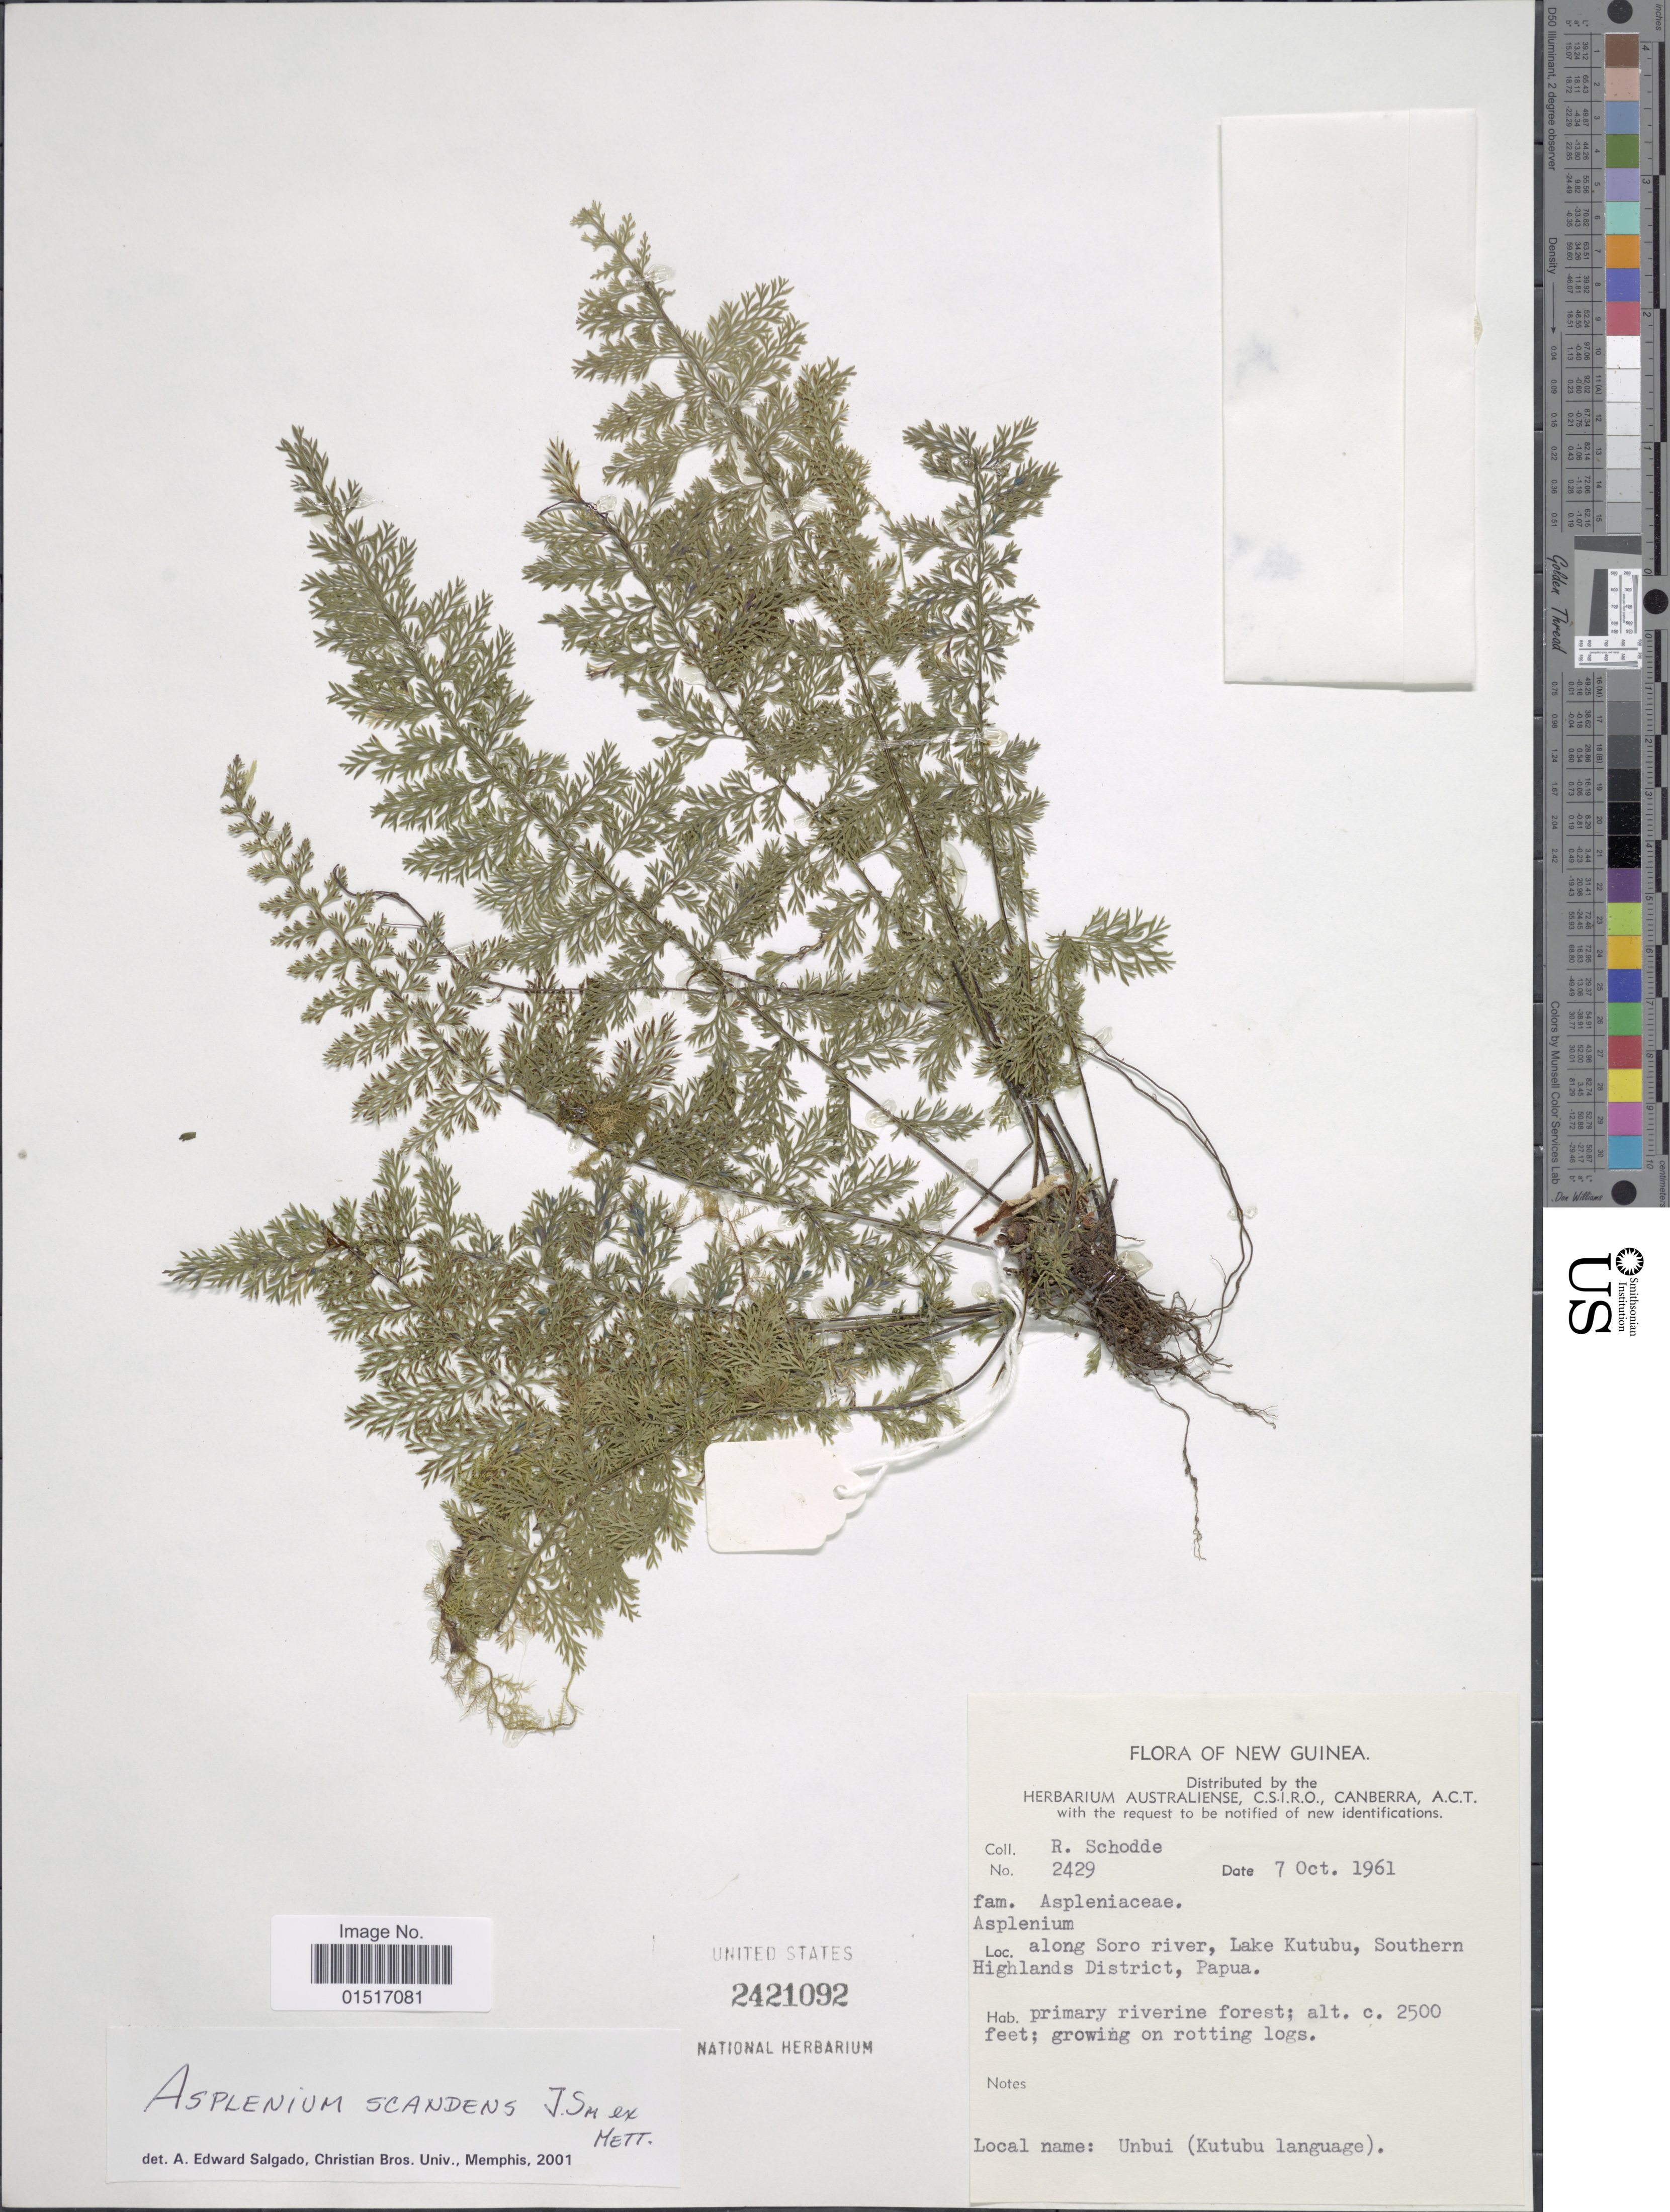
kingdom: Plantae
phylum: Tracheophyta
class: Polypodiopsida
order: Polypodiales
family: Aspleniaceae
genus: Asplenium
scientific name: Asplenium scandens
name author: J. Sm. ex Mett.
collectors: R. Schodde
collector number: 2429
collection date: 1961-10-07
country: Papua New Guinea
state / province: Southern Highlands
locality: New Guinea. Along Soro River, Lake Kutubu, Southern Highlands District, Papua.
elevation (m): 762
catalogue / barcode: US 2421092